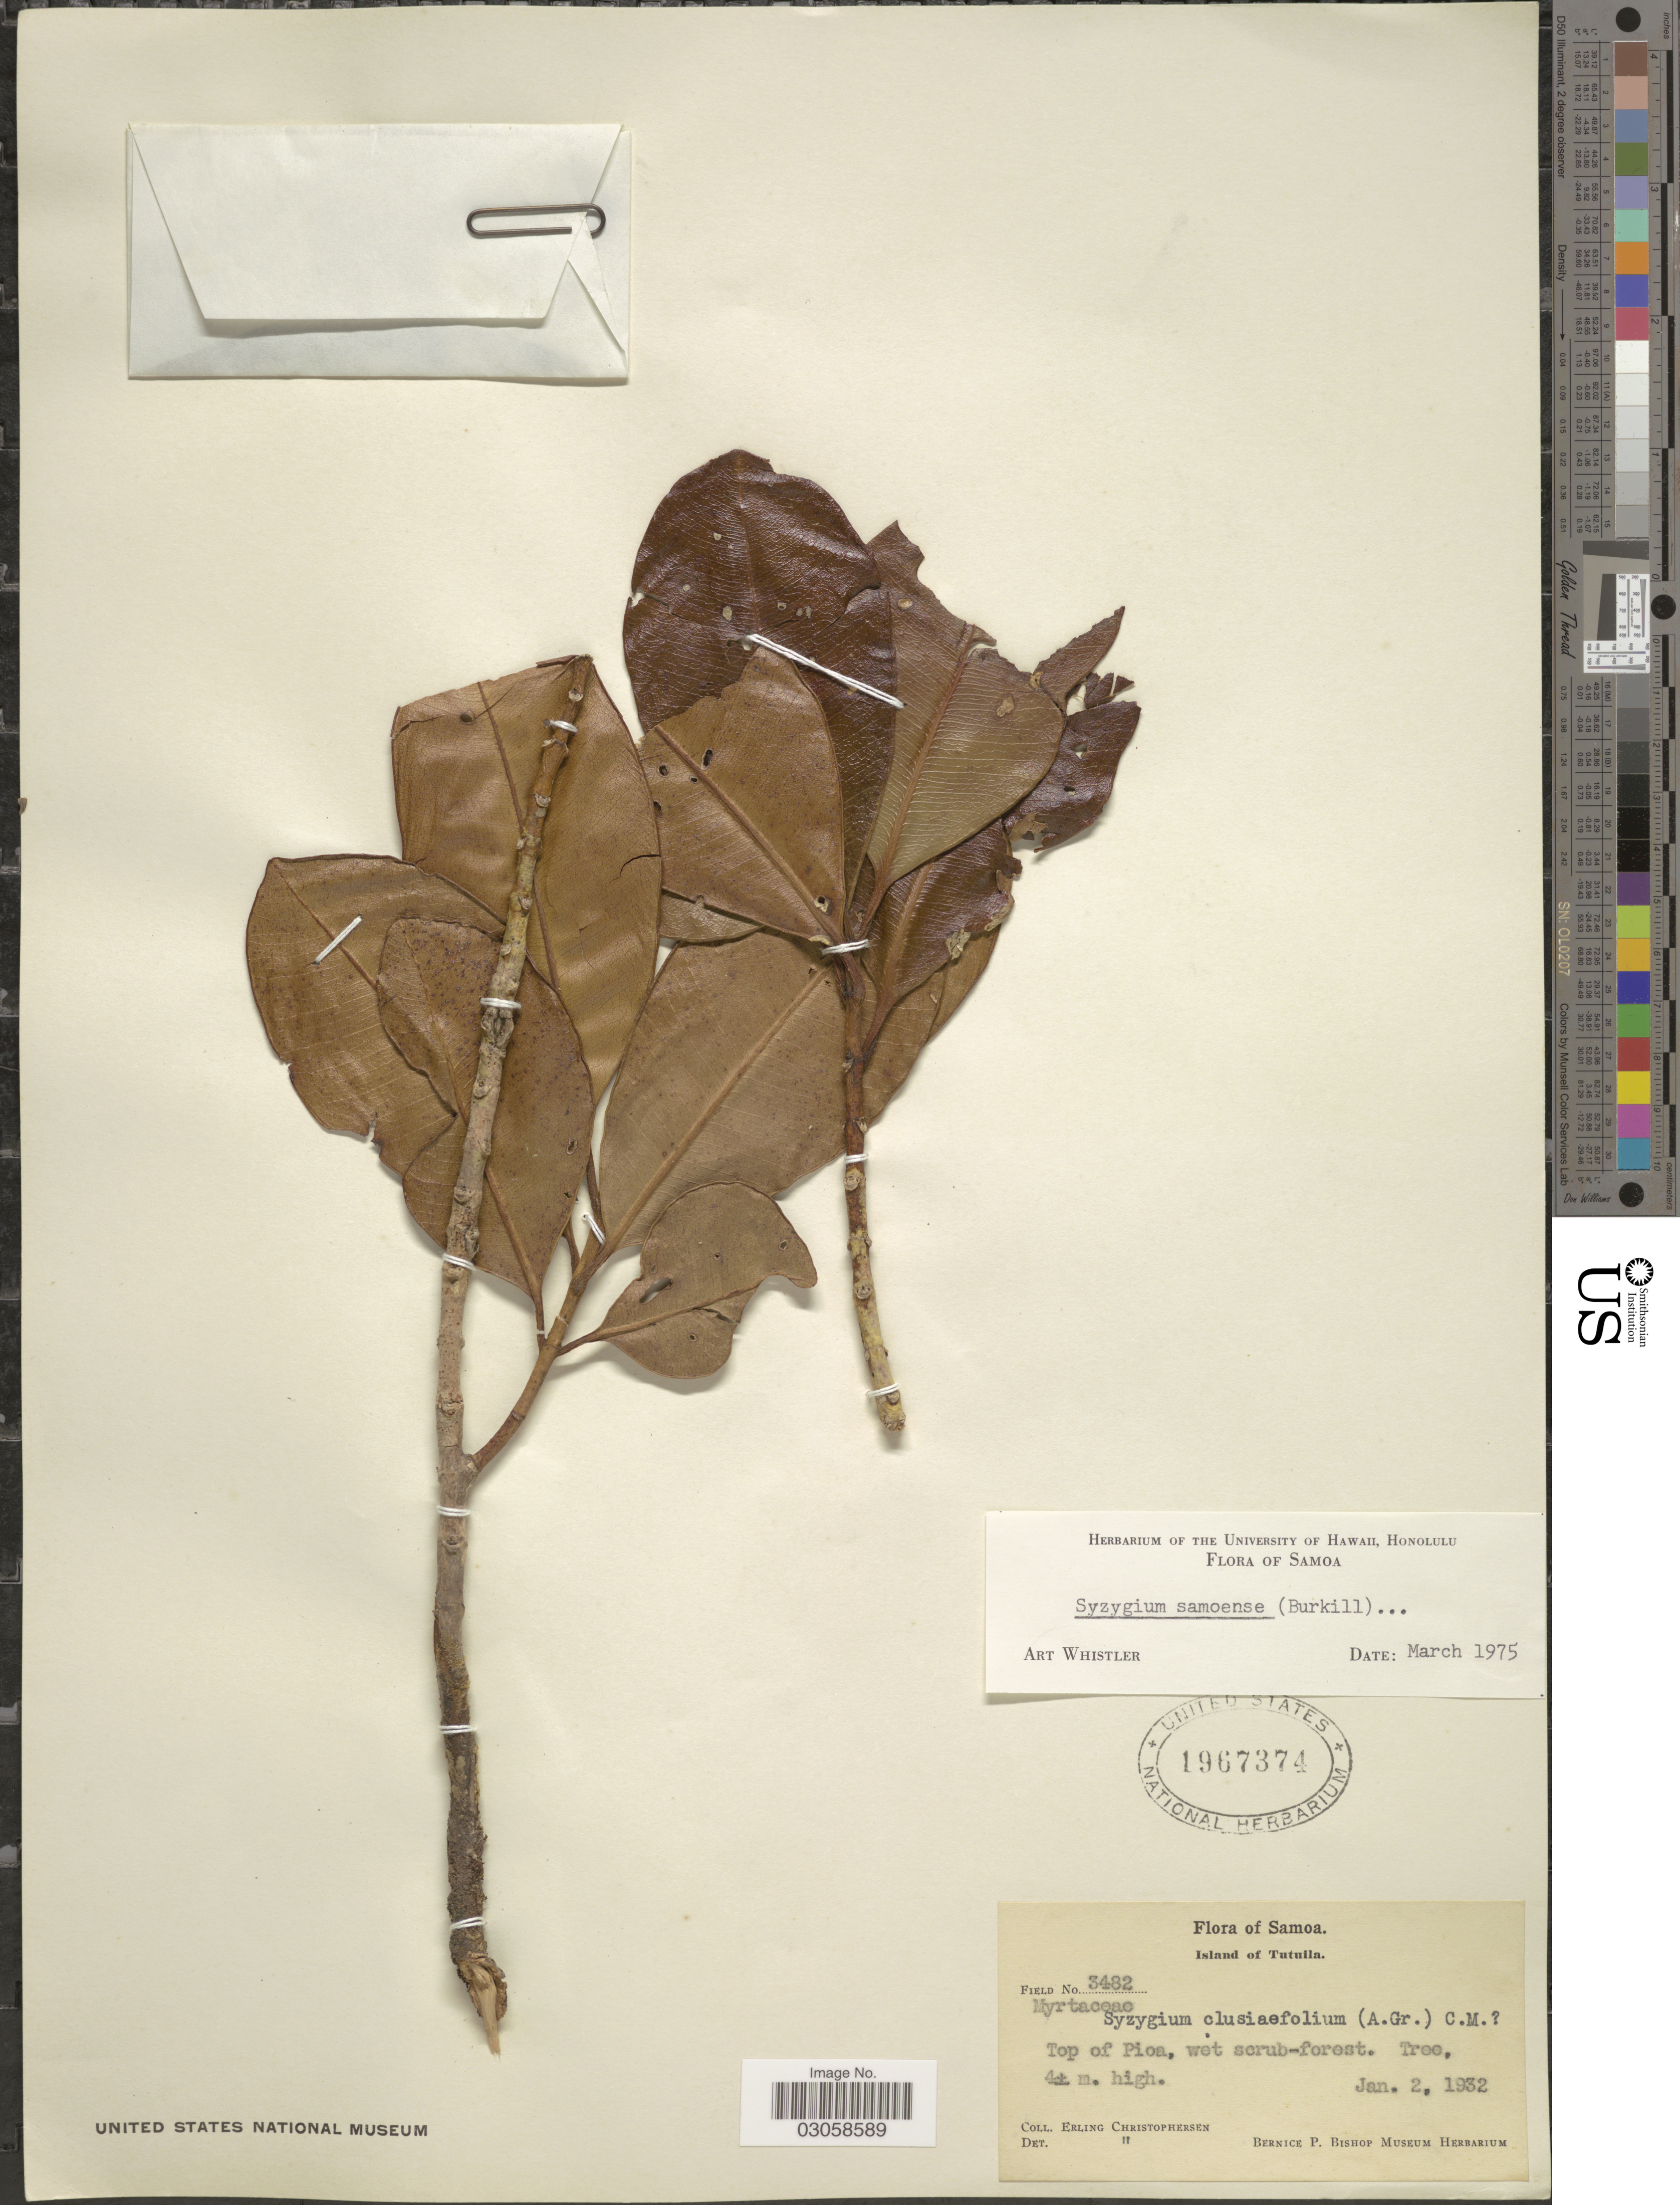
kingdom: Plantae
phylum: Tracheophyta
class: Magnoliopsida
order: Myrtales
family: Myrtaceae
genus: Syzygium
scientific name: Syzygium samoense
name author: (Burk.) Whistler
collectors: E. Christophersen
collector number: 3482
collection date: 1932-01-02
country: American Samoa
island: Tutuila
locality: Samoa. Island of Tutuila. Top of Pioa, west scrub-forest.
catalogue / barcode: US 1967374